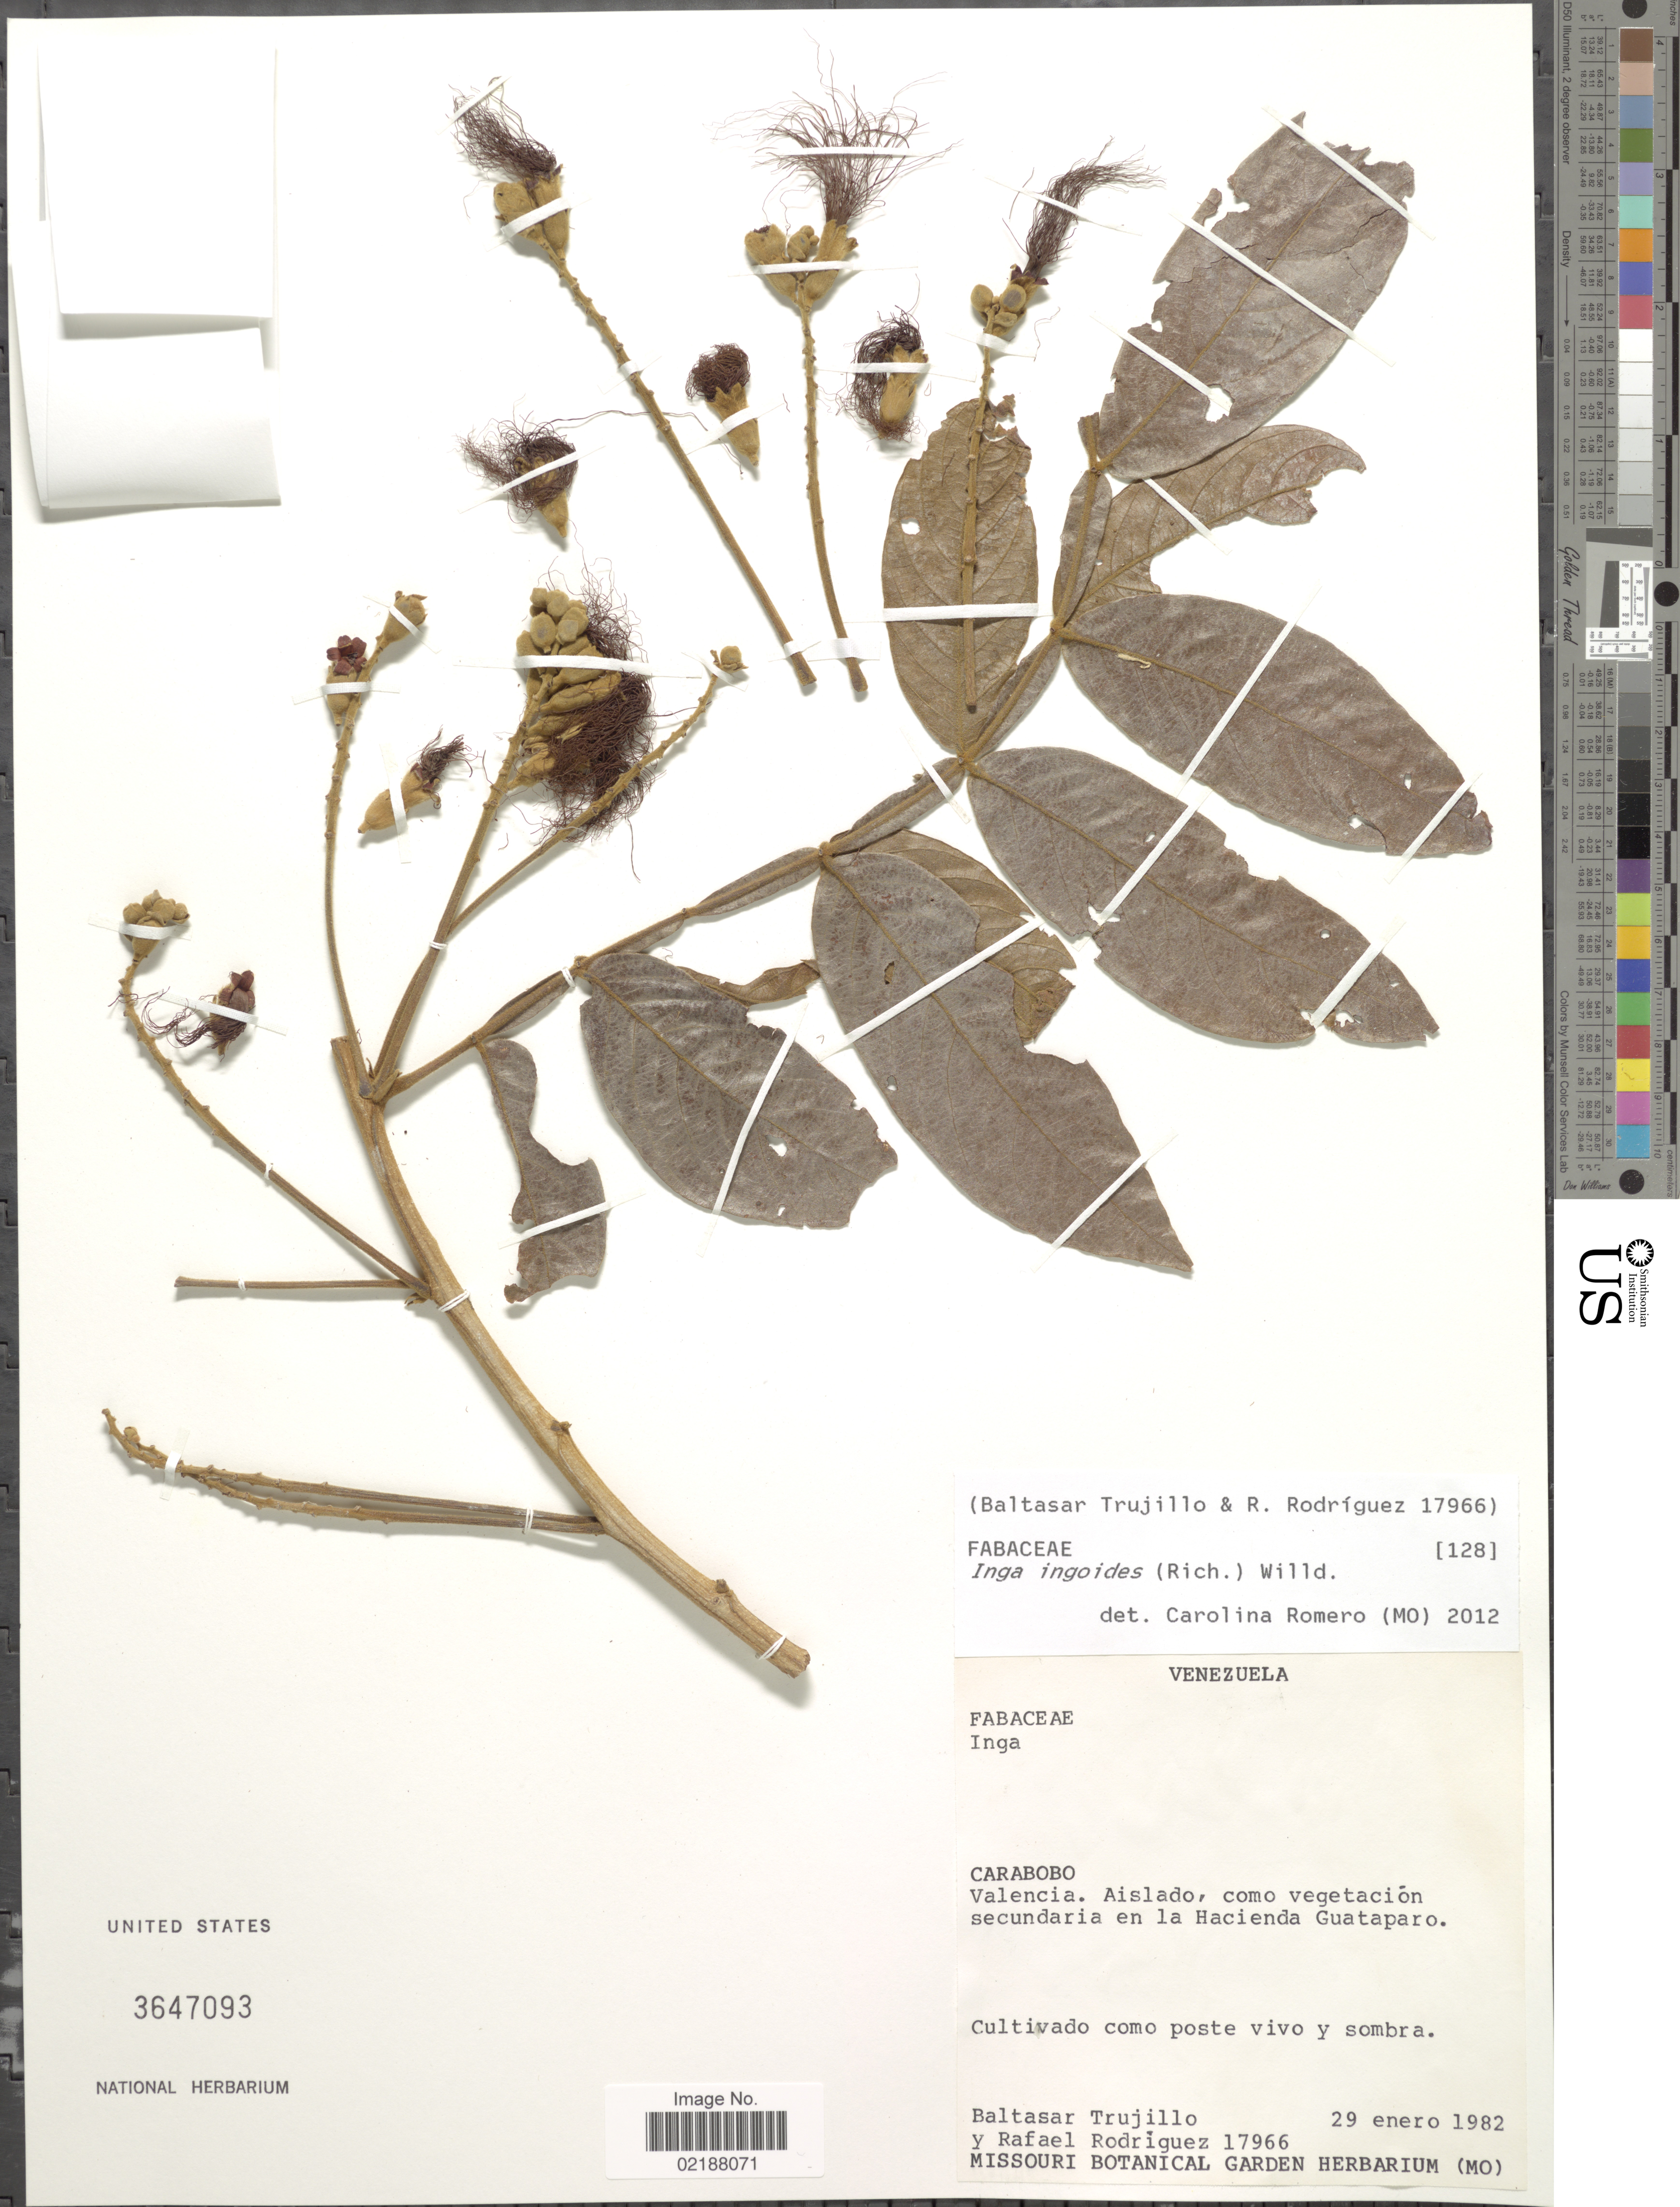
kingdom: Plantae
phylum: Tracheophyta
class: Magnoliopsida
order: Fabales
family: Fabaceae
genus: Inga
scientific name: Inga ingoides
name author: (Rich.) Willd.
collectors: B. Trujillo & R. Rodríguez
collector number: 17966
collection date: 1982-01-29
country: Venezuela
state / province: Carabobo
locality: Carabobo. Valencia. Aislado, como vegetación secundaria en la Hacienda Guataparo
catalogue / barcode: US 3647093